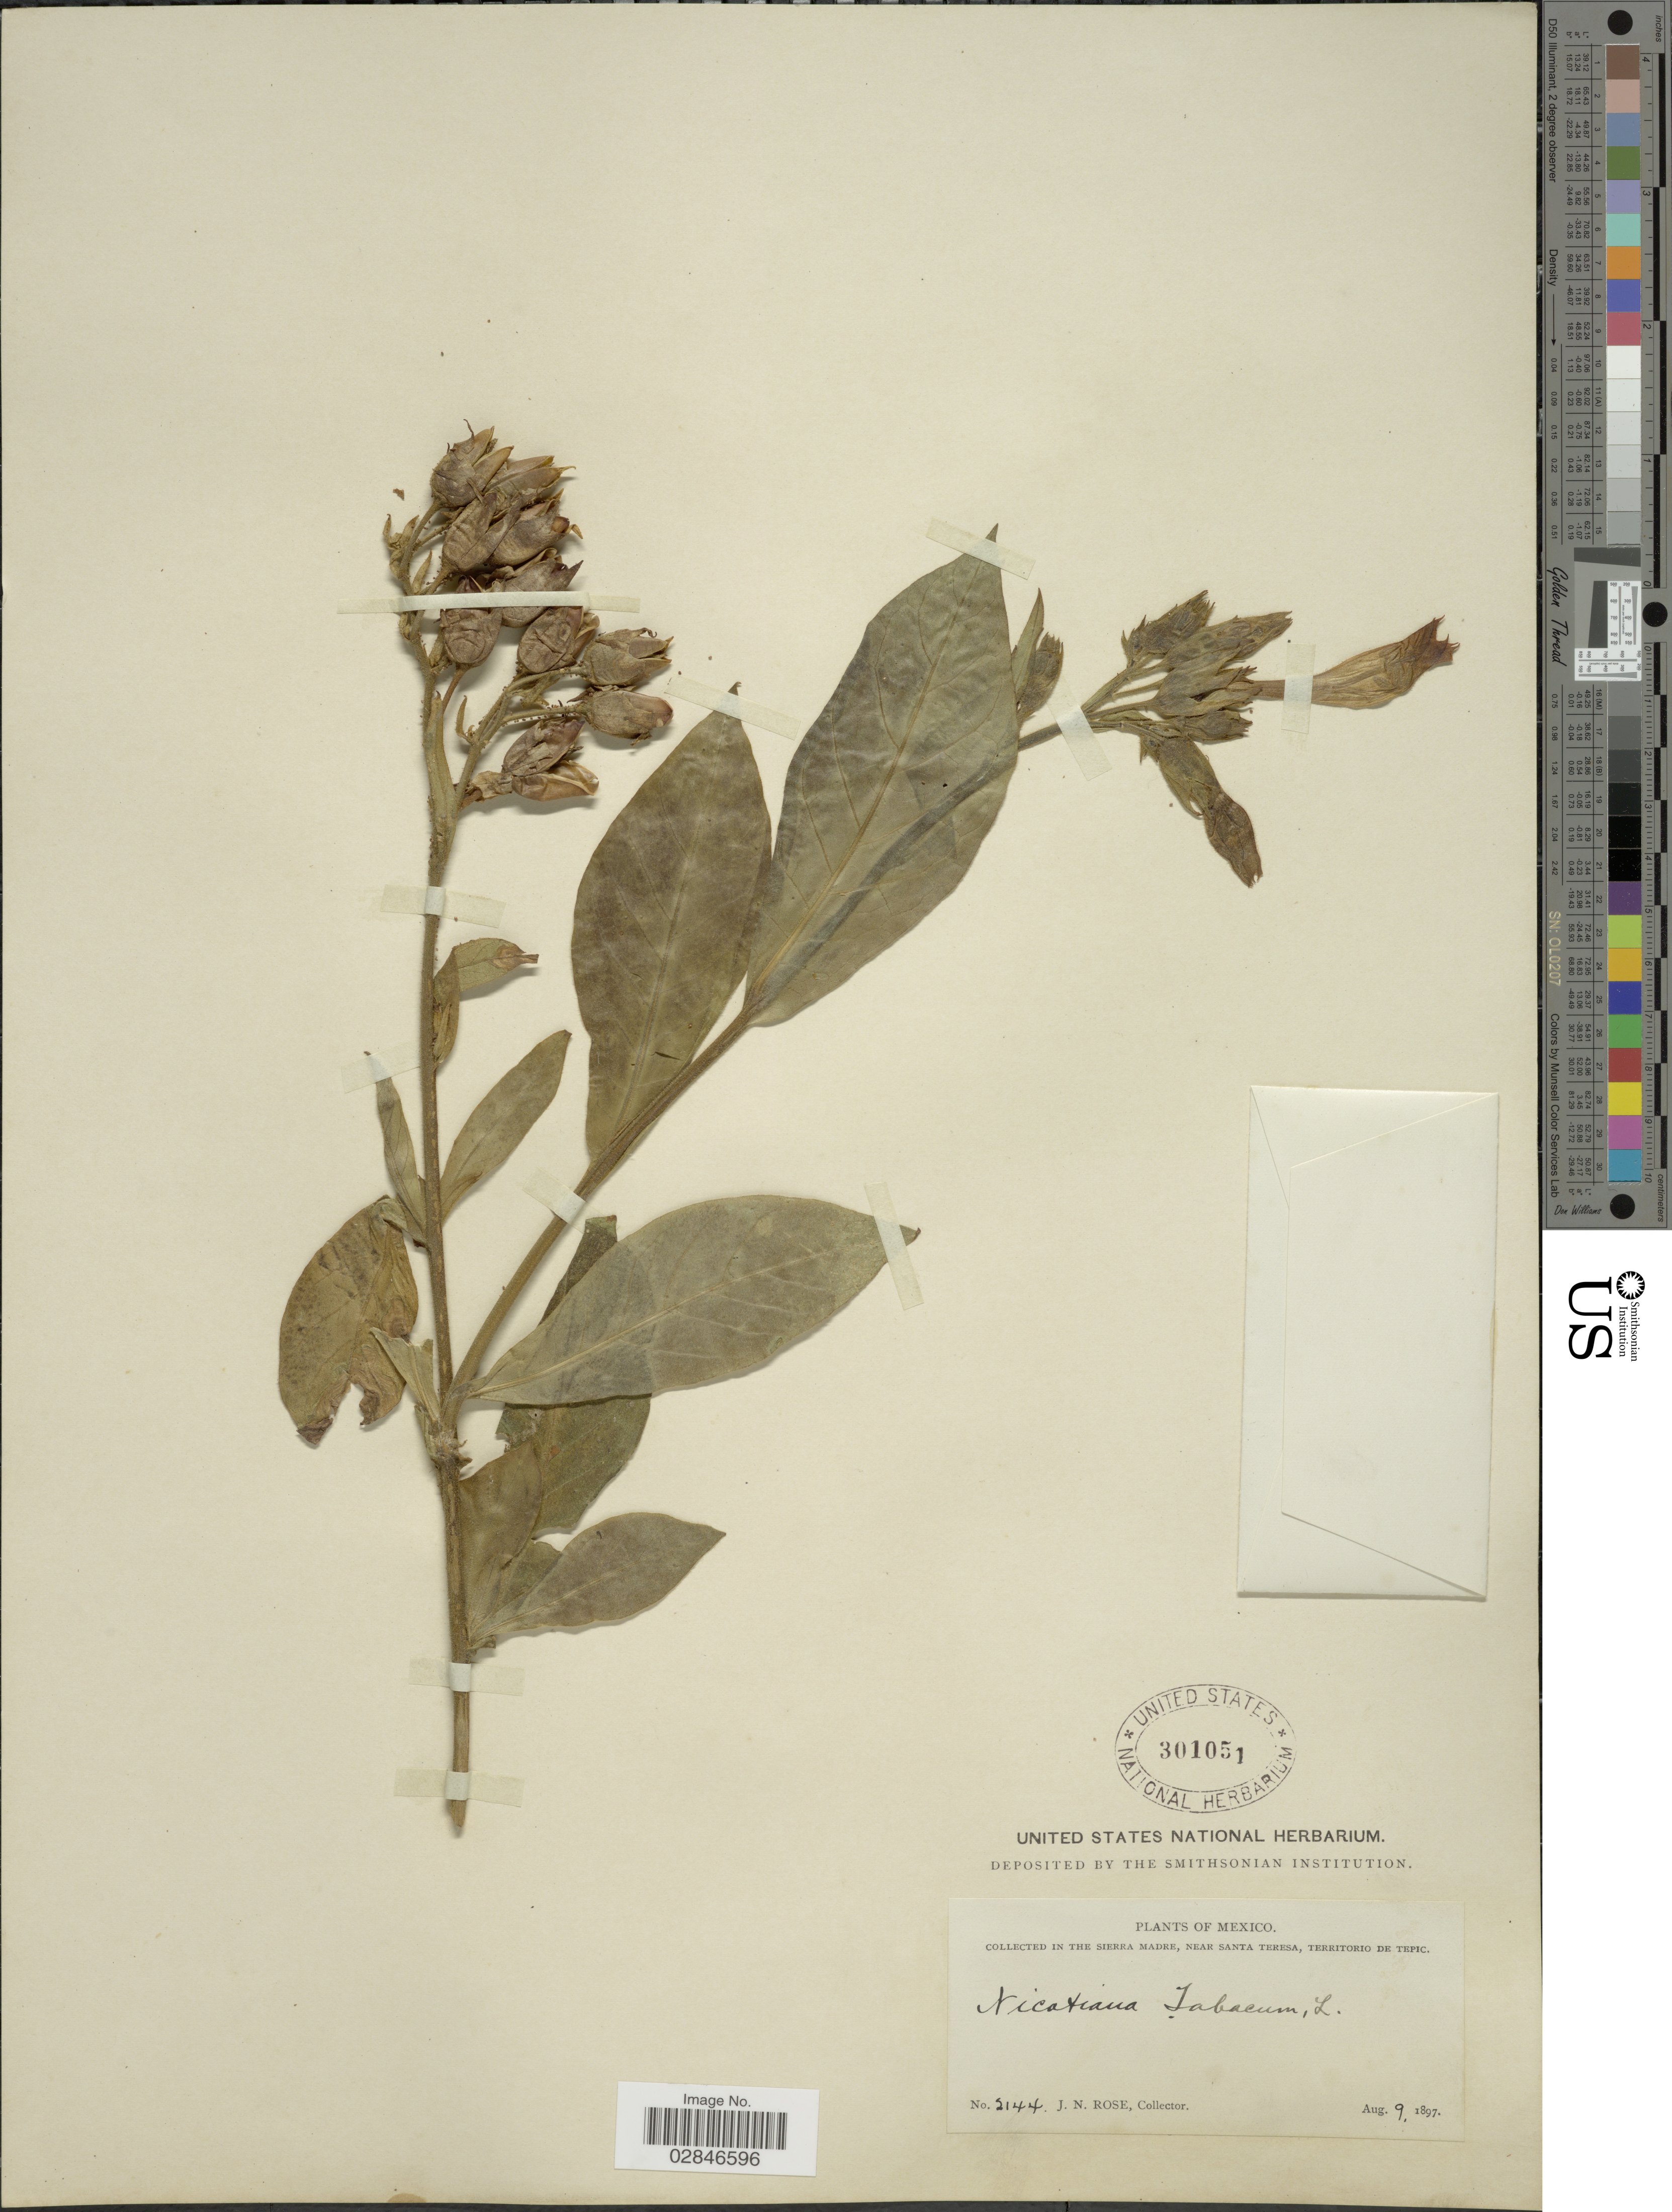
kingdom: Plantae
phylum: Tracheophyta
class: Magnoliopsida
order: Solanales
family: Solanaceae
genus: Nicotiana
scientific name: Nicotiana tabacum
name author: L.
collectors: J. N. Rose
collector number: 2144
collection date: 1897-08-09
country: Mexico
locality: In the Sierra Madre, near Santa Teresa, Territorio de Tepic.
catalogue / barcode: US 301051